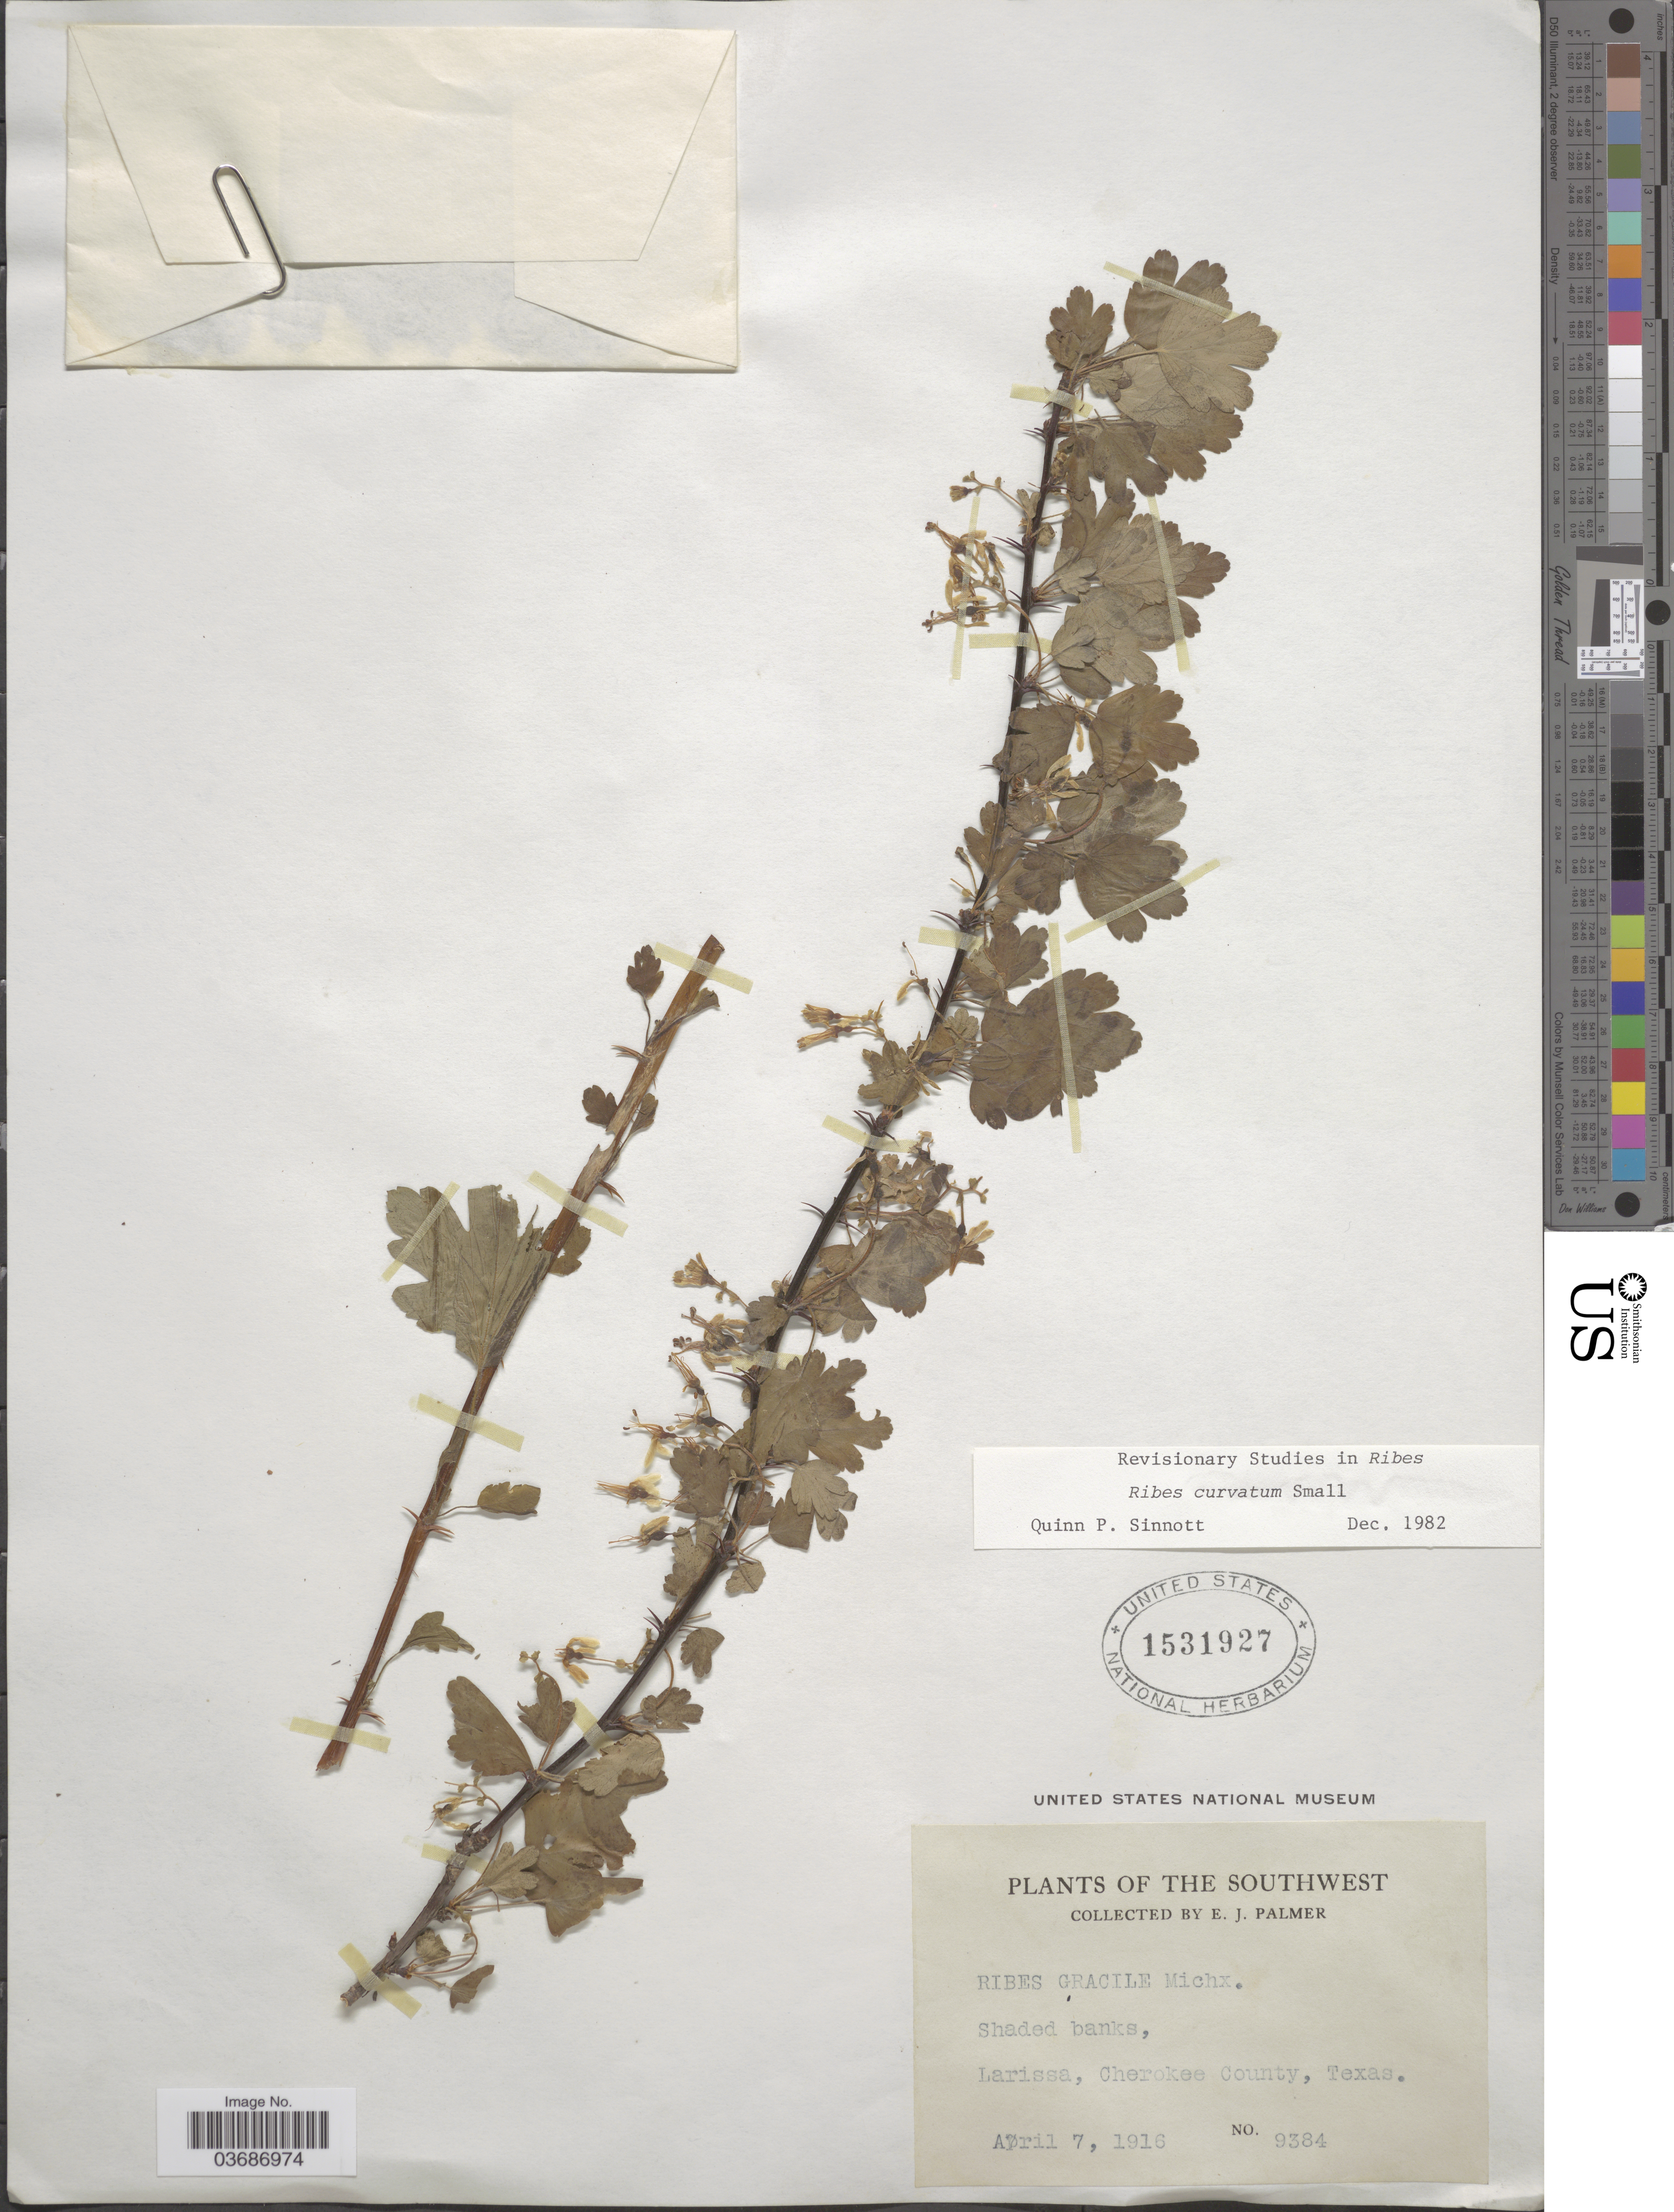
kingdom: Plantae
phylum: Tracheophyta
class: Magnoliopsida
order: Saxifragales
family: Grossulariaceae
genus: Ribes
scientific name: Ribes curvatum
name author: Small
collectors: E. J. Palmer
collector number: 9384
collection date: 1916-04-07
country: United States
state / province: Texas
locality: The Southwest. Larissa, Cherokee County.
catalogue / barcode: US 1531927